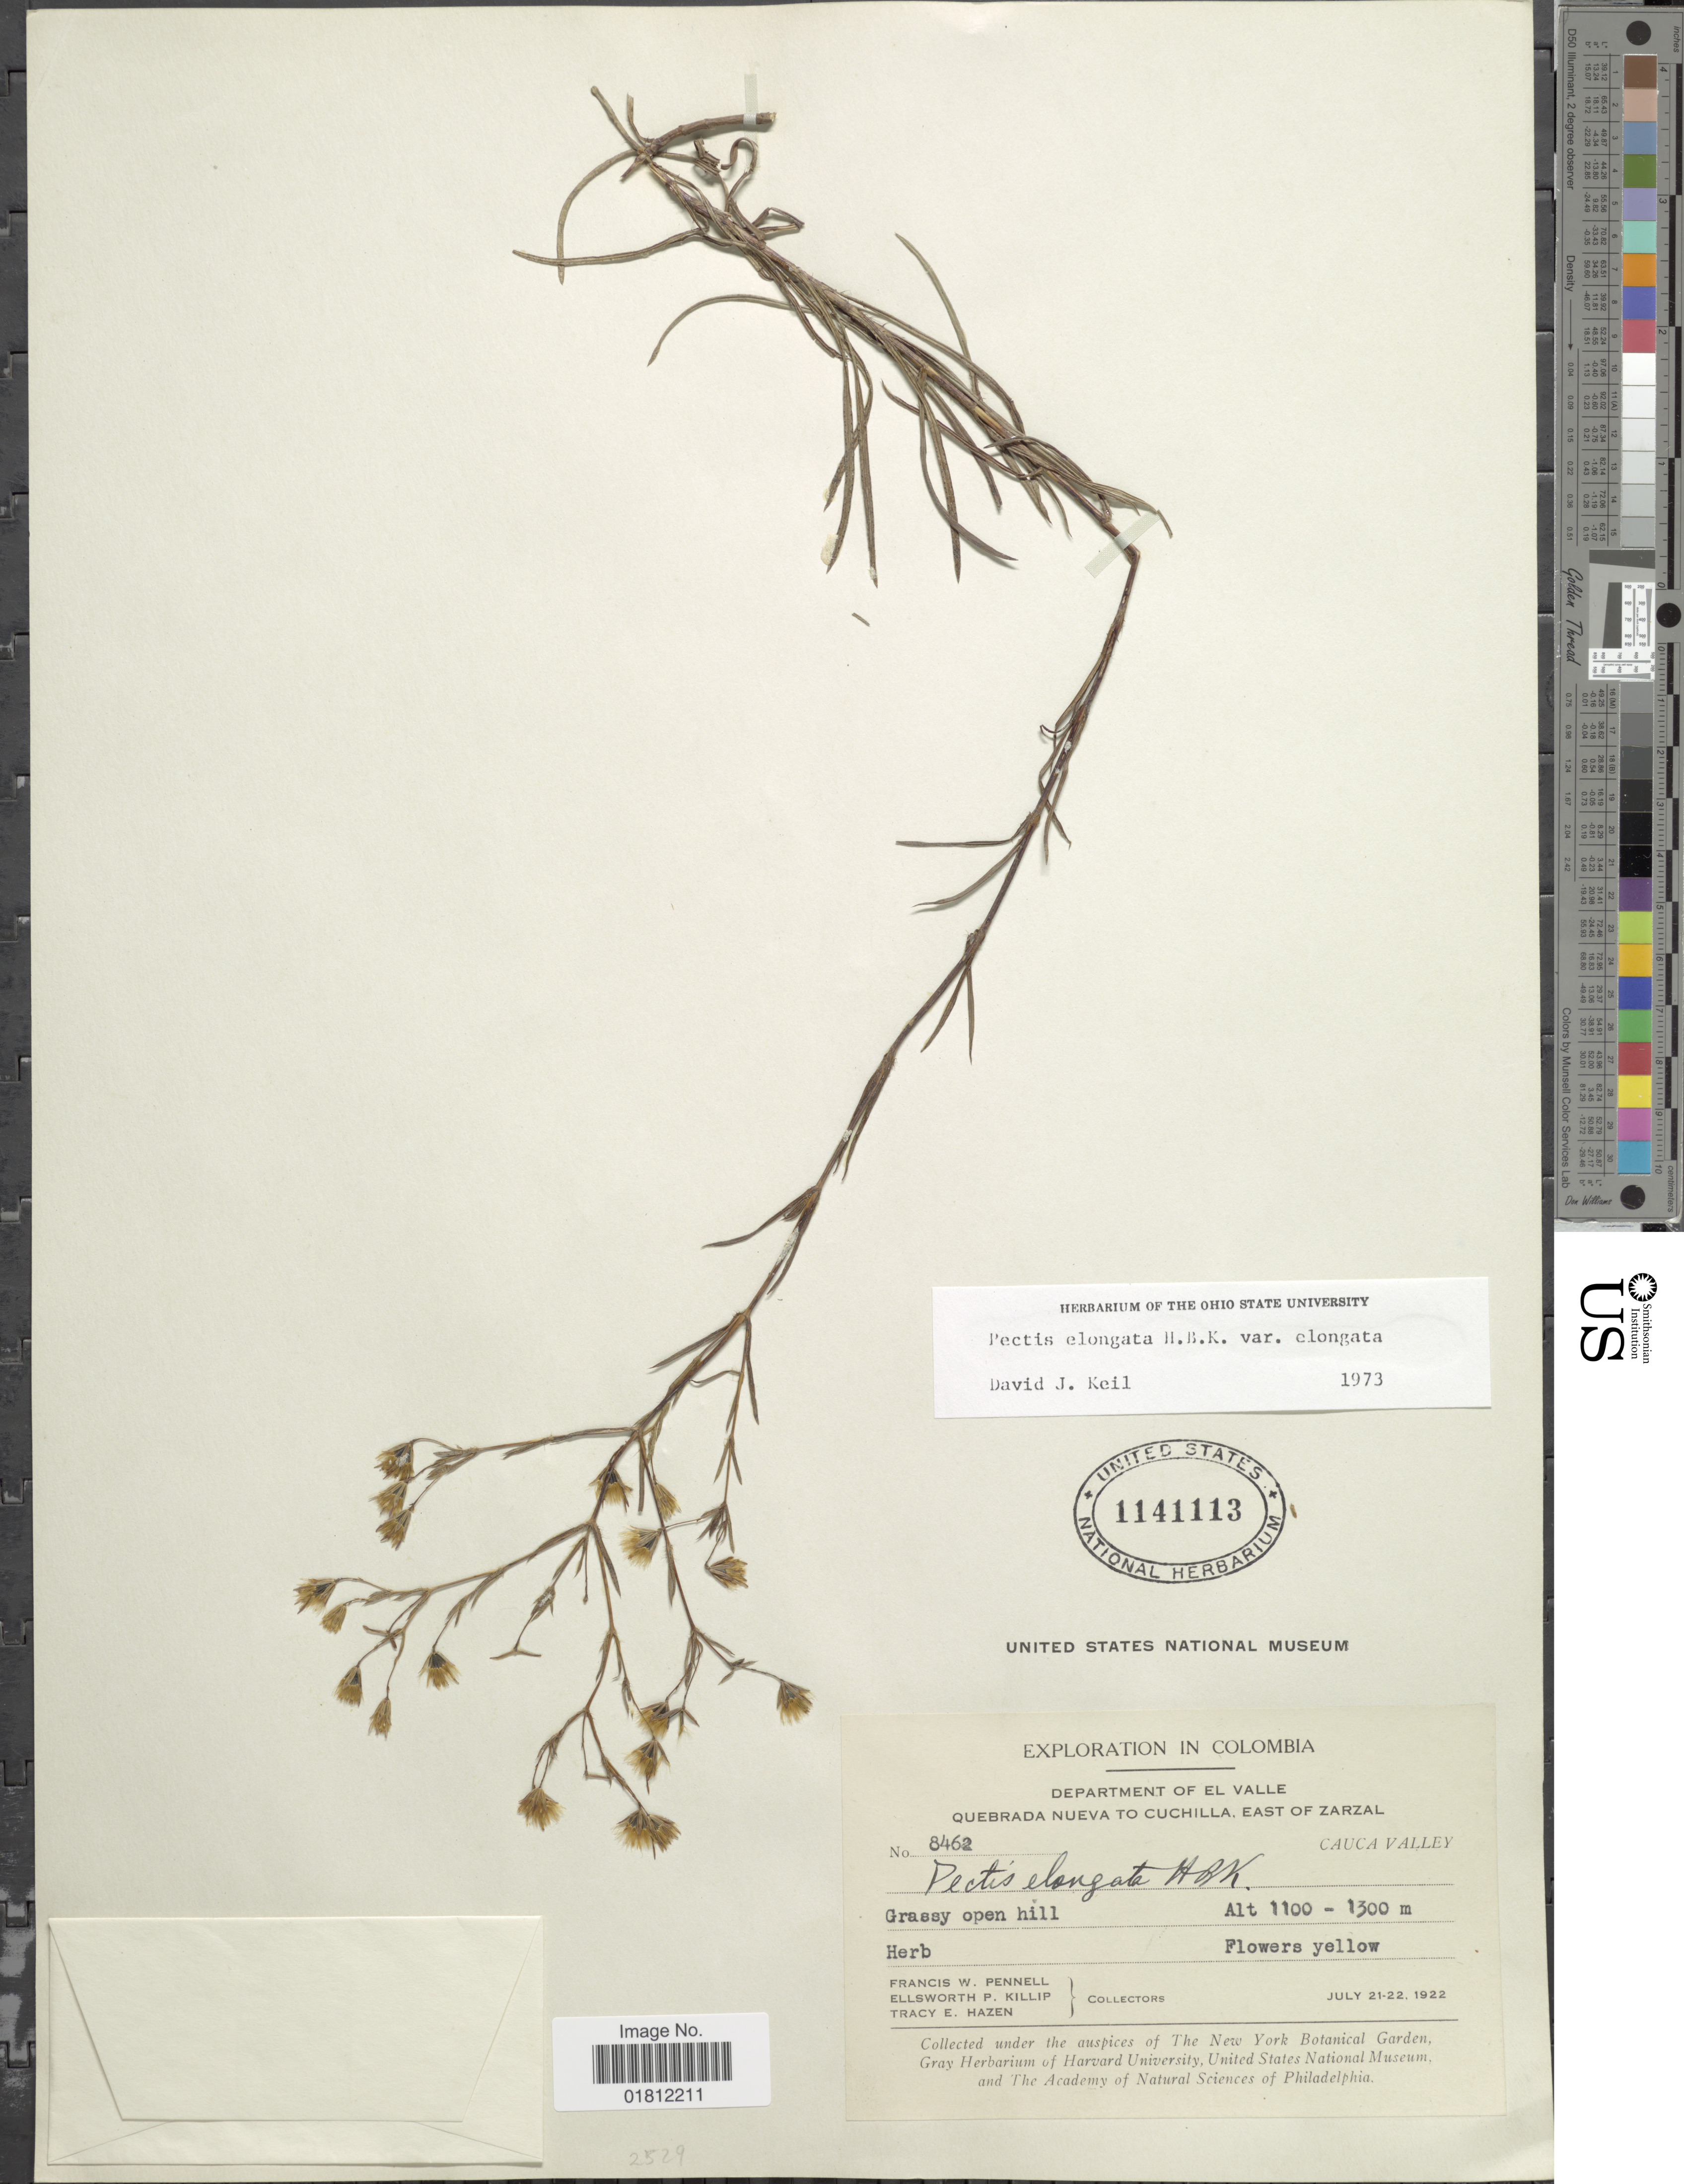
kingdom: Plantae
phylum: Tracheophyta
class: Magnoliopsida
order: Asterales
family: Asteraceae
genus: Pectis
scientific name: Pectis elongata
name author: Kunth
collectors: F. W. Pennell, E. P. Killip & T. E. Hazen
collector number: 8462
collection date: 1922-07-21/1922-07-22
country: Colombia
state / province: Valle del Cauca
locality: Department of El Valle. Quebrada Nueva to Cuchilla, East of Zarzal. Cauca Valley.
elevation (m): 1100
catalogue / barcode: US 1141113